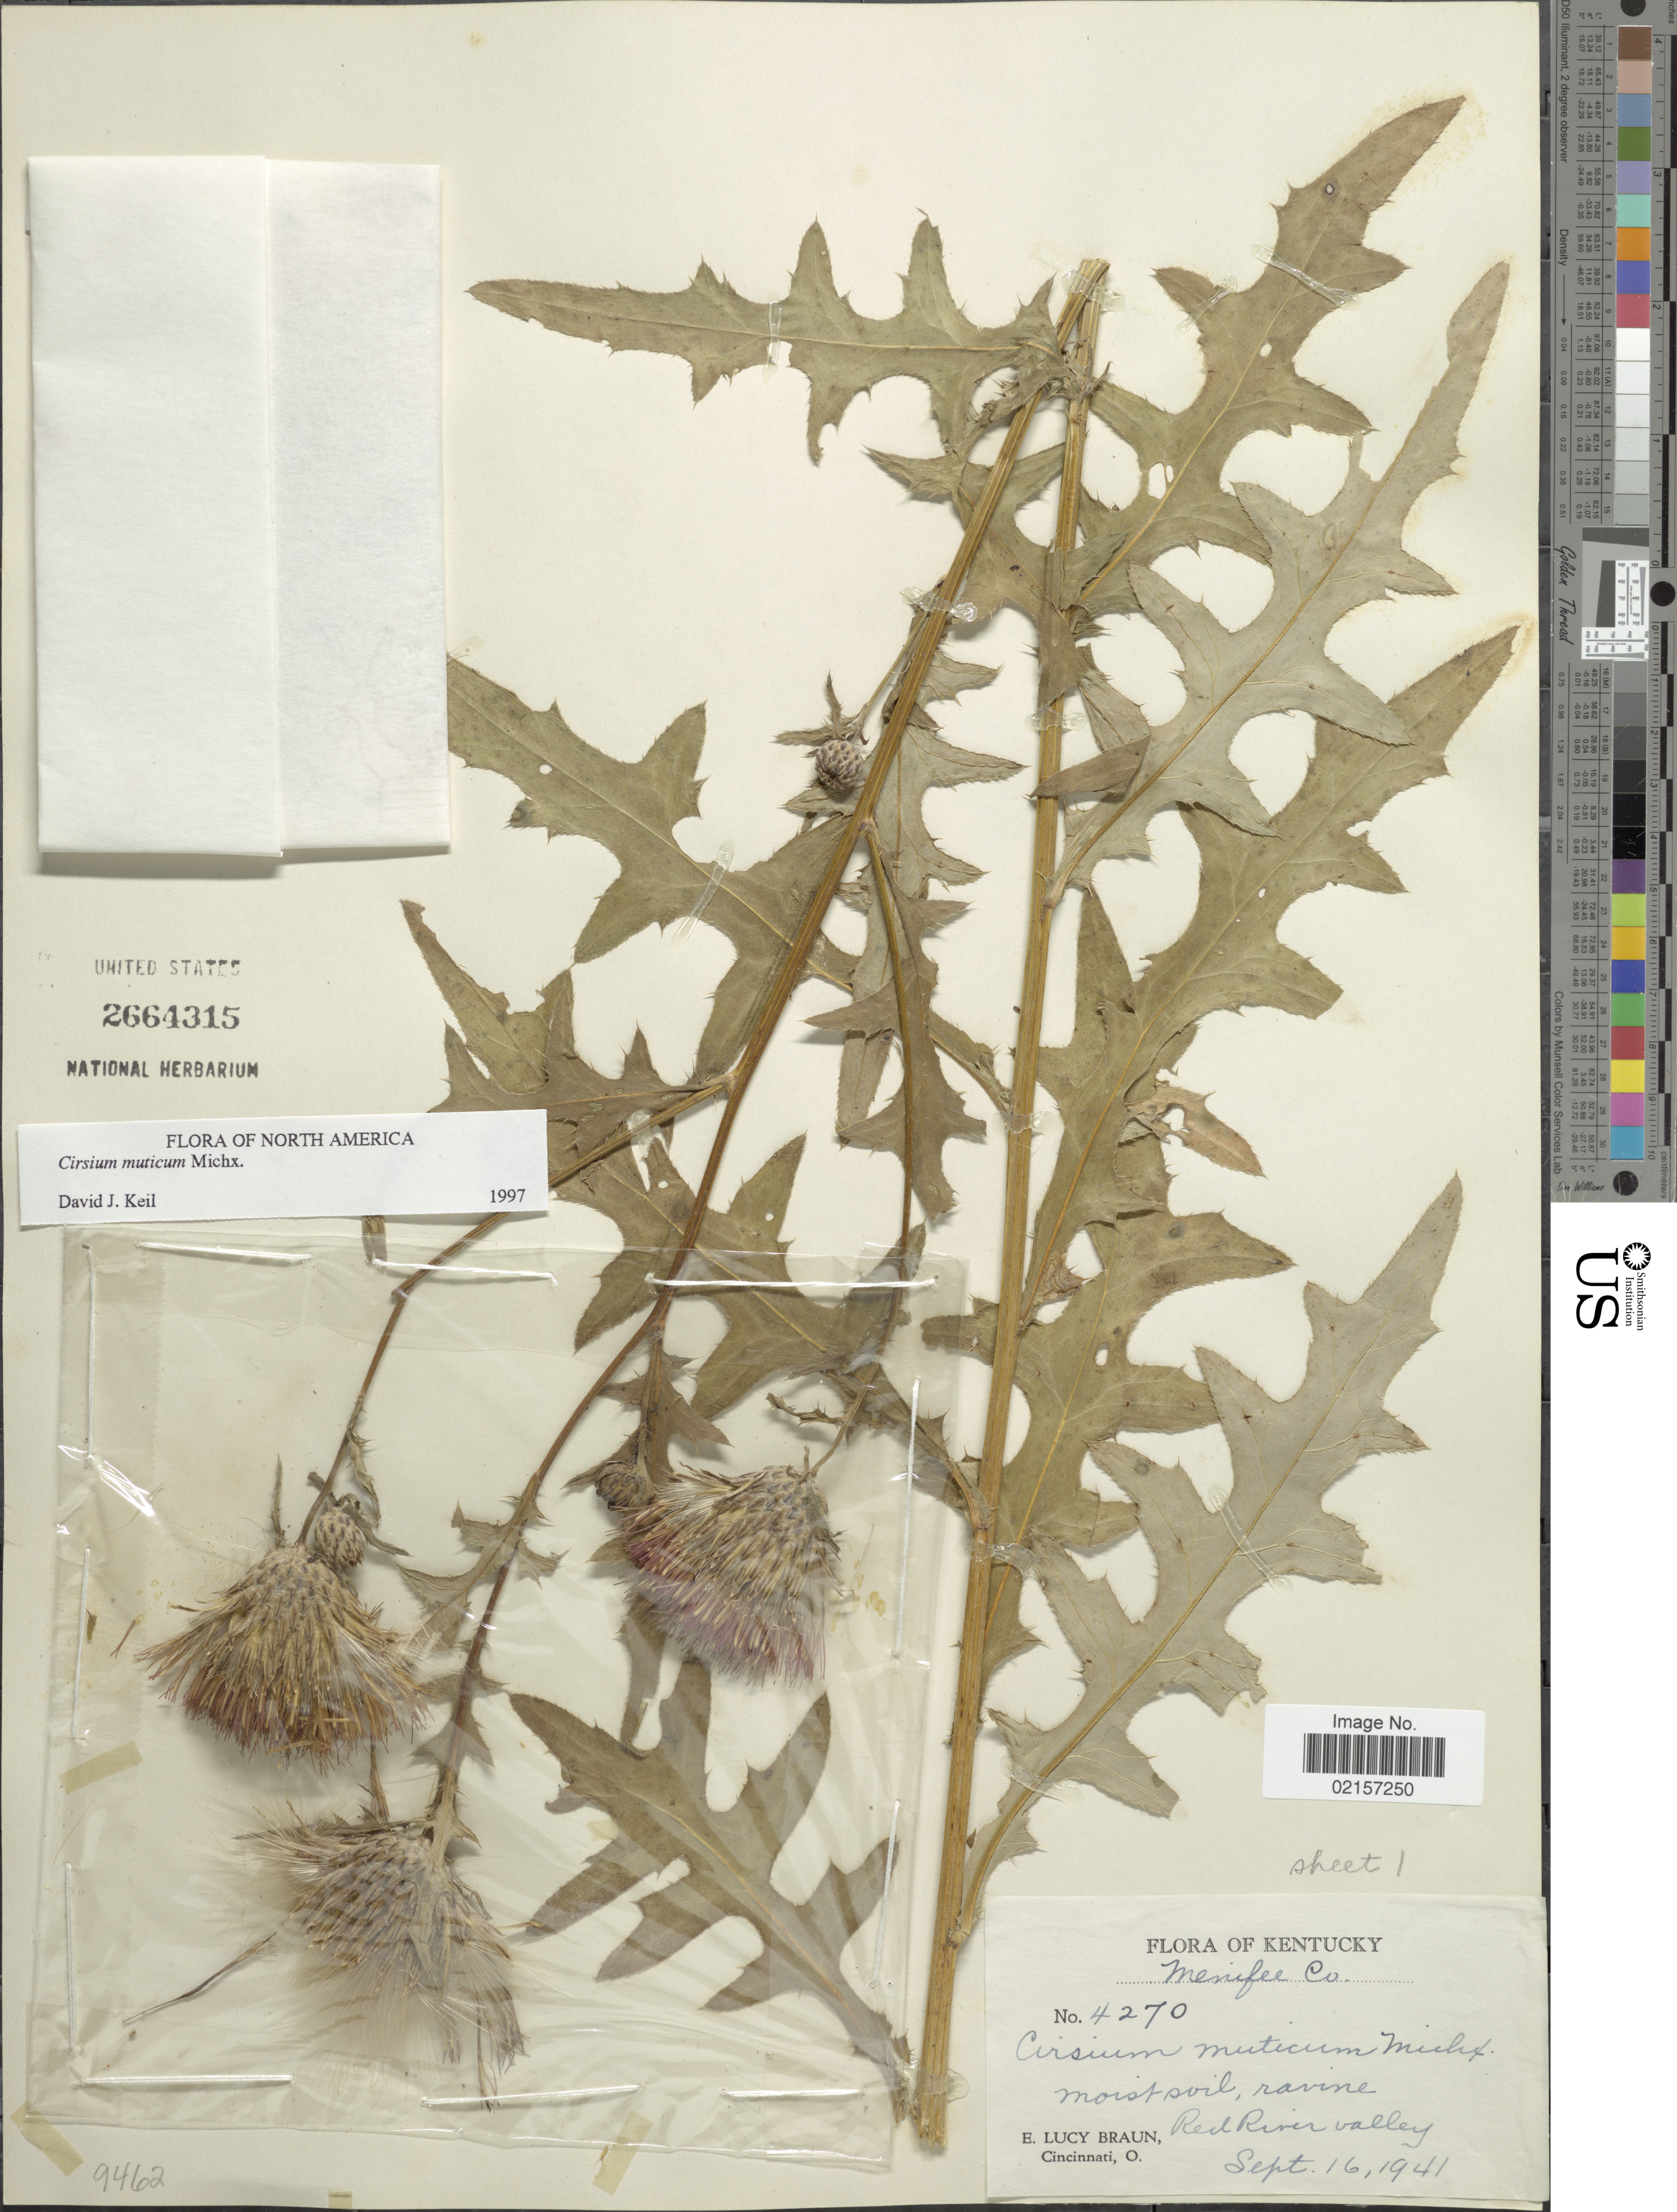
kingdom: Plantae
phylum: Tracheophyta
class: Magnoliopsida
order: Asterales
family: Asteraceae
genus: Cirsium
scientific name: Cirsium muticum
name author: Michx.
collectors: E. L. Braun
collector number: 4270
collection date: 1941-09-16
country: United States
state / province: Kentucky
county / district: Menifee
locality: moist soil, ravine, Red River valley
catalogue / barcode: US 2664315